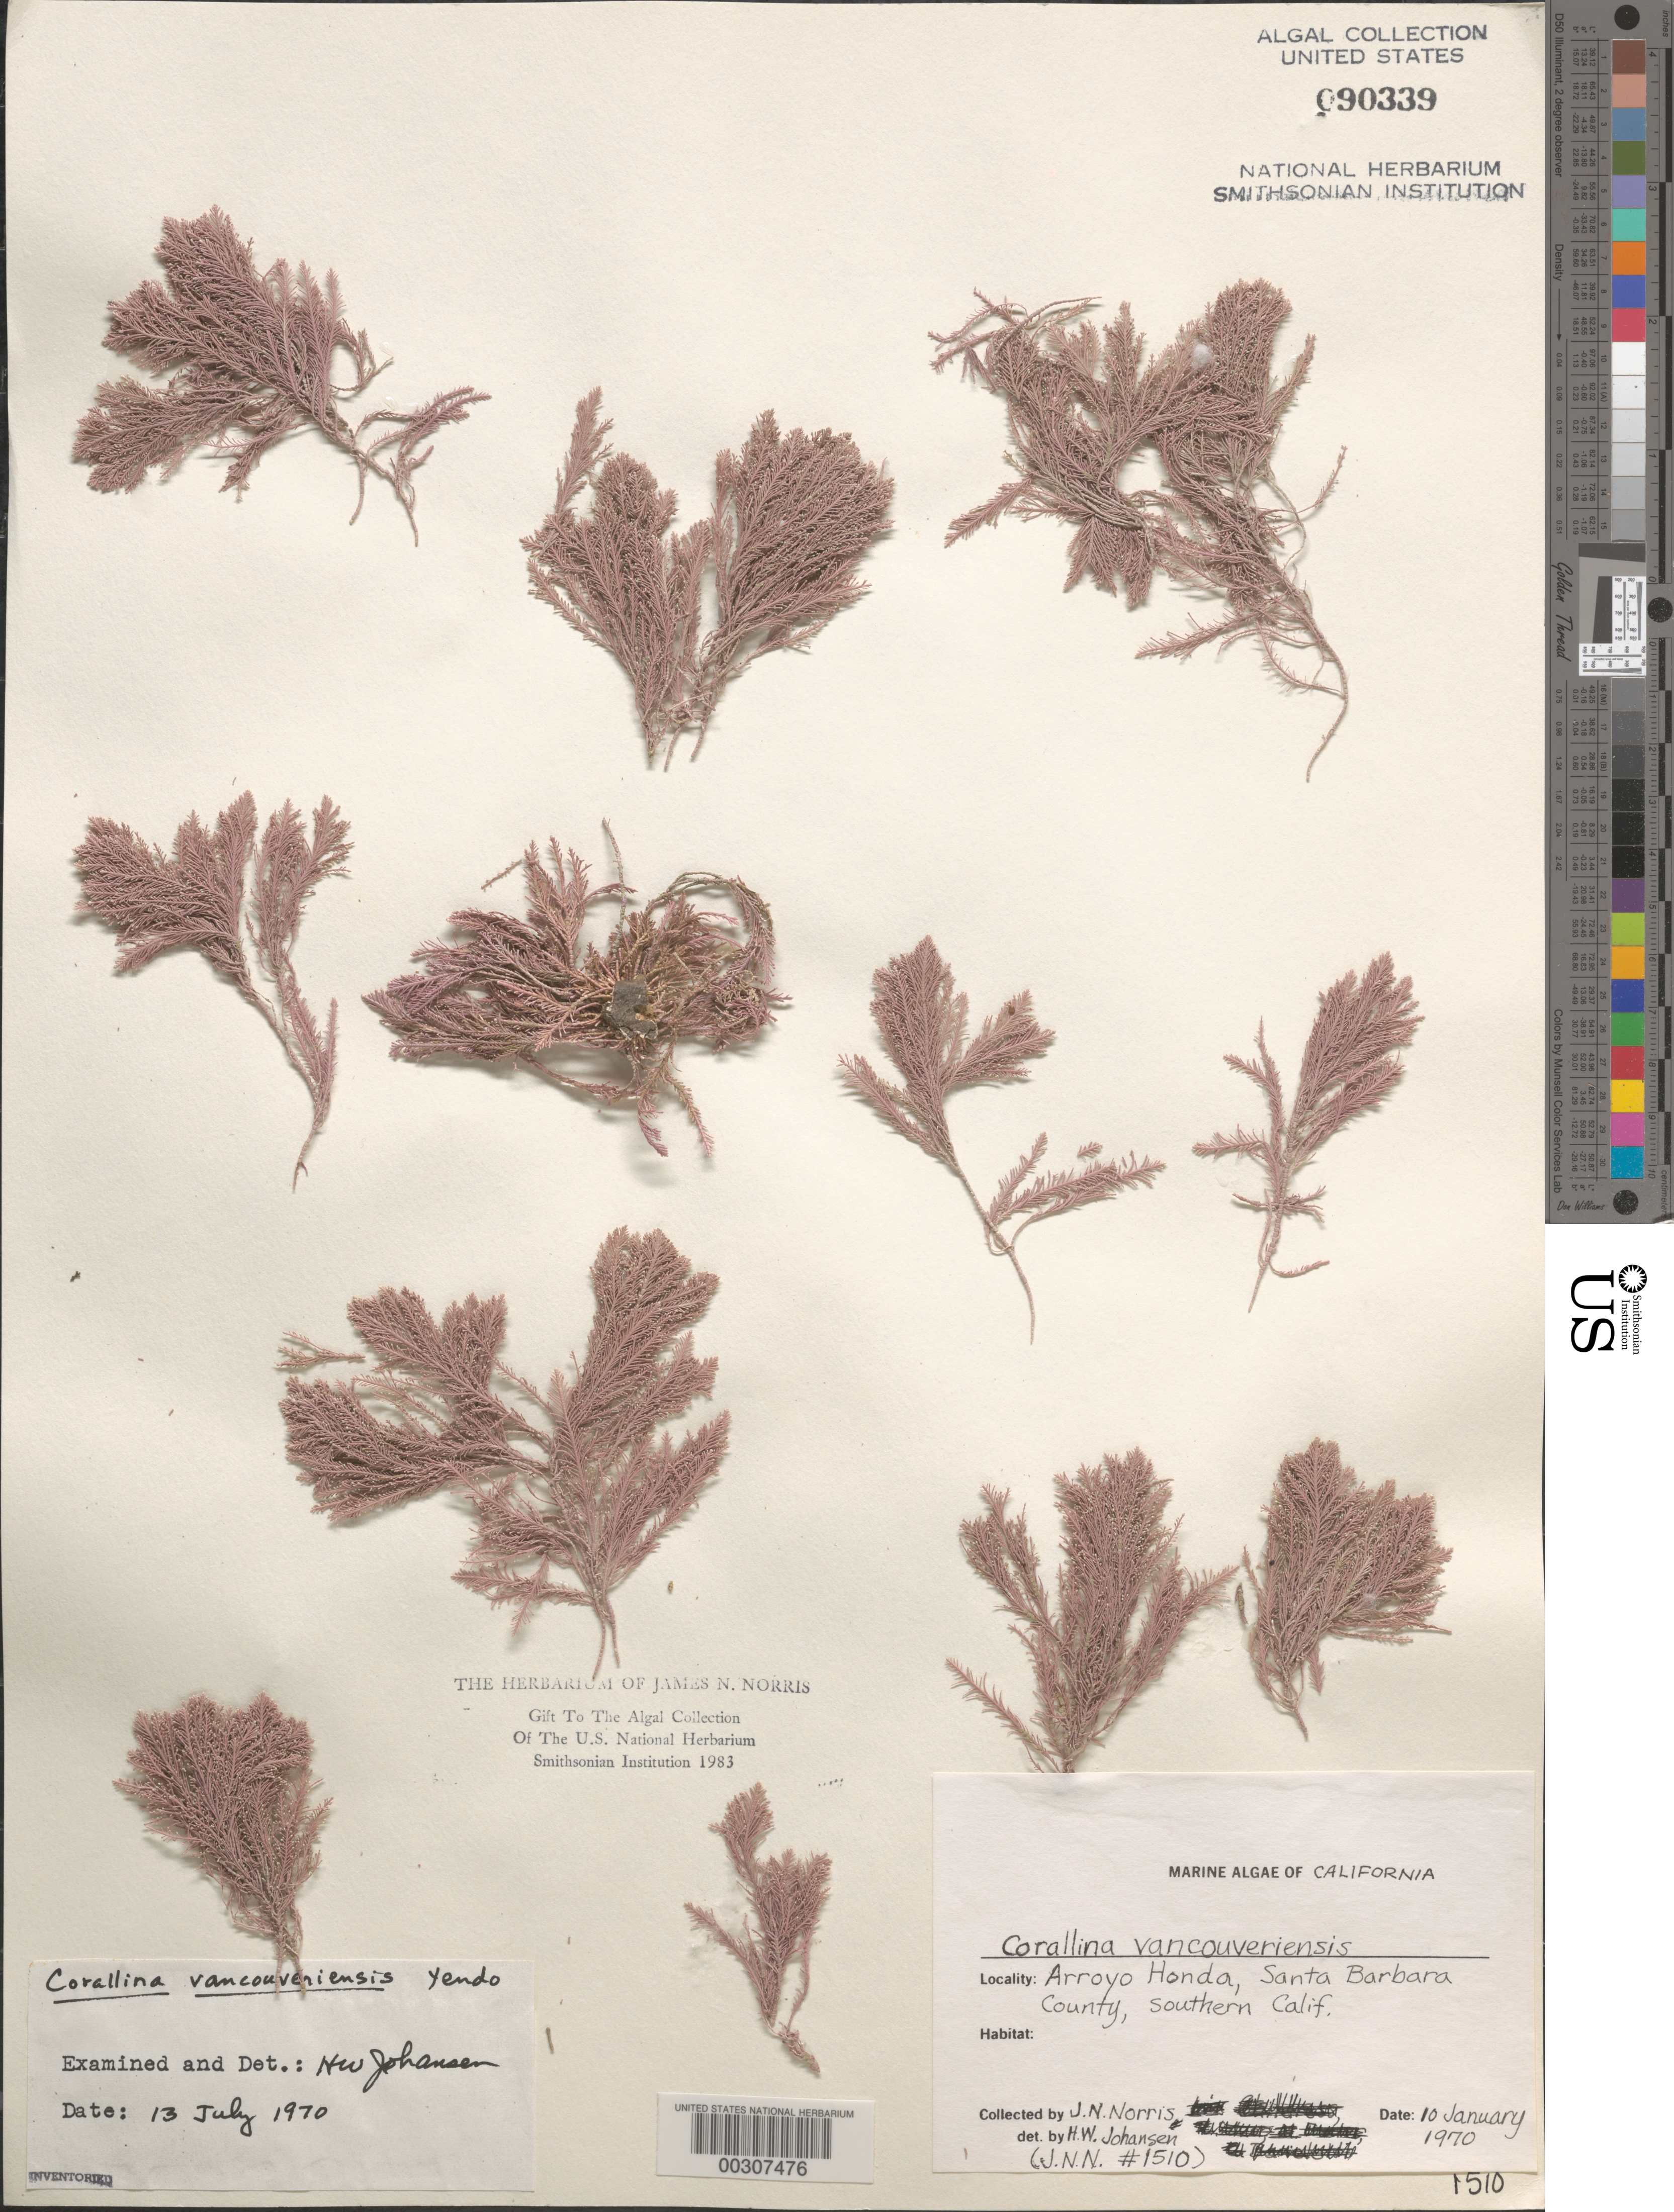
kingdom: Plantae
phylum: Rhodophyta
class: Florideophyceae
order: Corallinales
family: Corallinaceae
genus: Corallina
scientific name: Corallina vancouveriensis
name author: Yendo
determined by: Johansen, H. W.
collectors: J. N. Norris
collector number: JN-1510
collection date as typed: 10 Jan 1970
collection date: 1970-01-10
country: United States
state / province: California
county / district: Santa Barbara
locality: Arroyo Honda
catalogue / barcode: US 90339